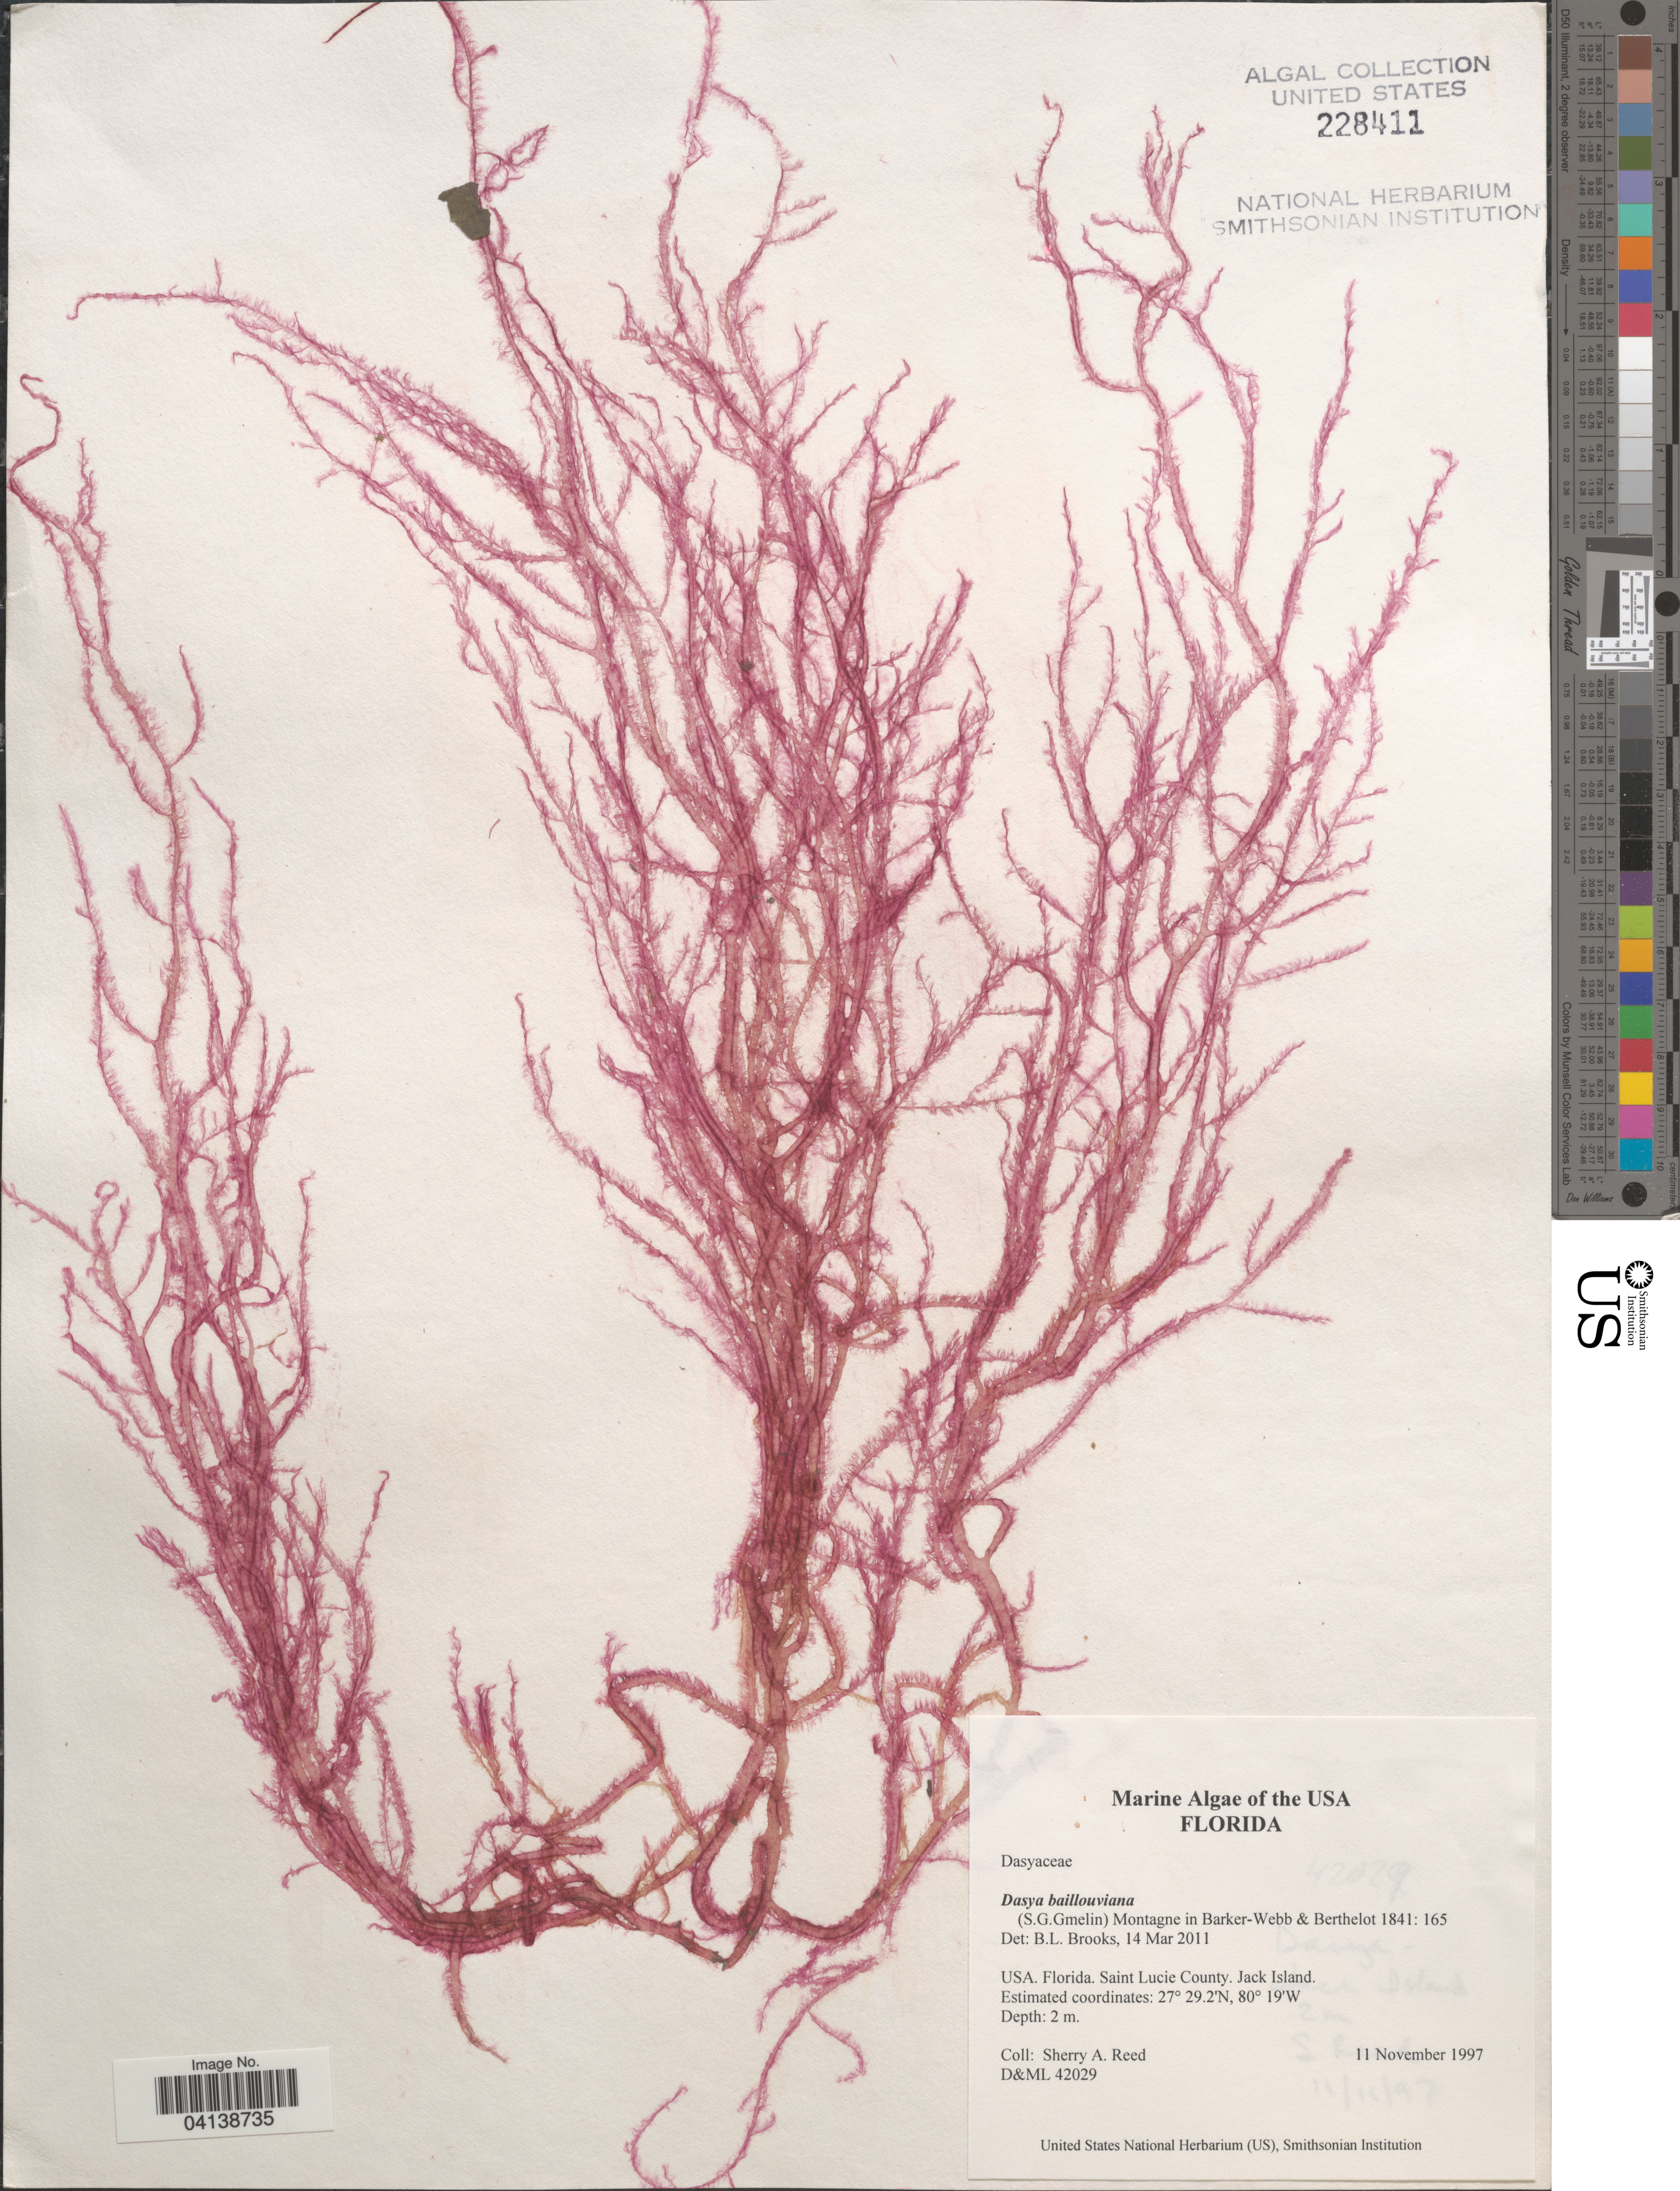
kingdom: Plantae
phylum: Rhodophyta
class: Florideophyceae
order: Ceramiales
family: Dasyaceae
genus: Dasya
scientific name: Dasya pedicellata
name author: (C. Agardh) C. Agardh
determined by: Algae name updating Project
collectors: S. Reed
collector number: D&ML42029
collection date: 1997-11-11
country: United States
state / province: Florida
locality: Saint Lucie County. Jack Island.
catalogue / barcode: US 228411